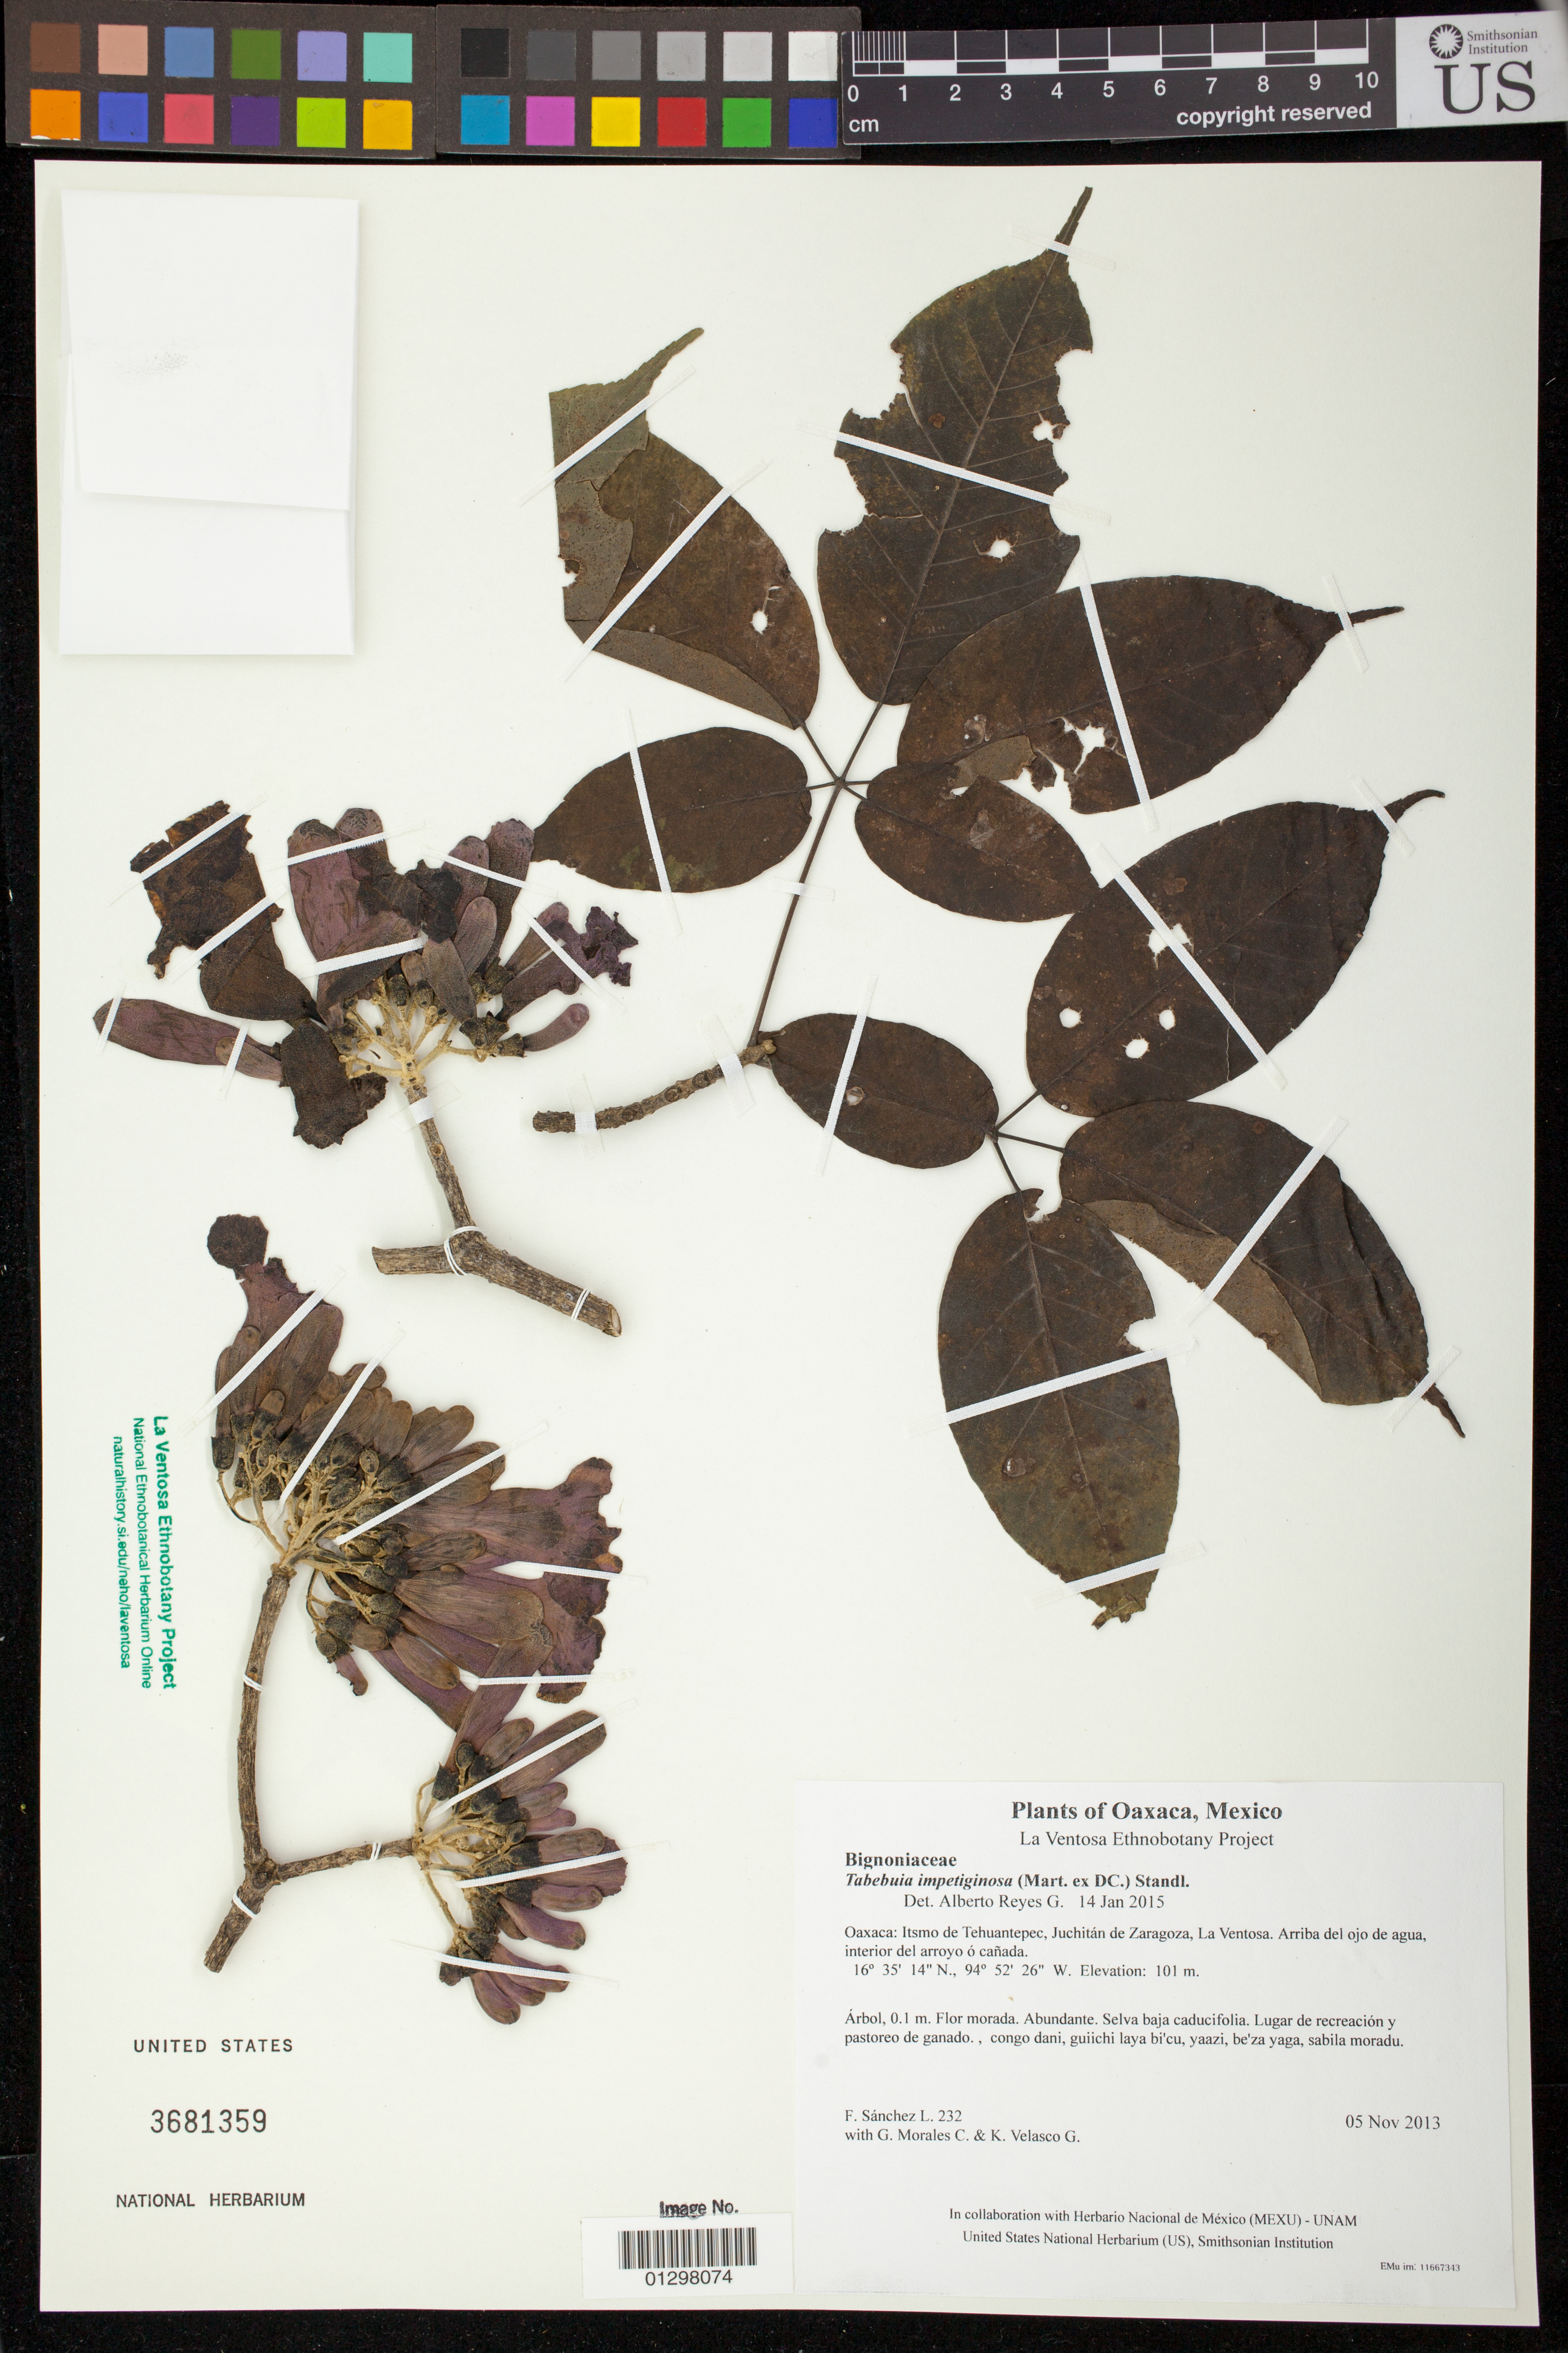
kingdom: Plantae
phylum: Tracheophyta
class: Magnoliopsida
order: Lamiales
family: Bignoniaceae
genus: Handroanthus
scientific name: Handroanthus impetiginosus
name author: (Mart. ex DC.) Mattos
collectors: F. Sánchez L., G. Morales C. & K. Velasco G.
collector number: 232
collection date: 2013-11-05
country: Mexico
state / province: Oaxaca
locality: Itsmo de Tehuantepec, Juchitán de Zaragoza, La Ventosa. Arriba del ojo de agua, interior del arroyo ó cañada.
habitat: Selva baja caducifolia. Lugar de recreación y pastoreo de ganado.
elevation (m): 101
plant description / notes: JEBOT, MEXU, SERO, US; Yaga. 0.1 m. Guie' nagu. Stale.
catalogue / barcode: US 3681359